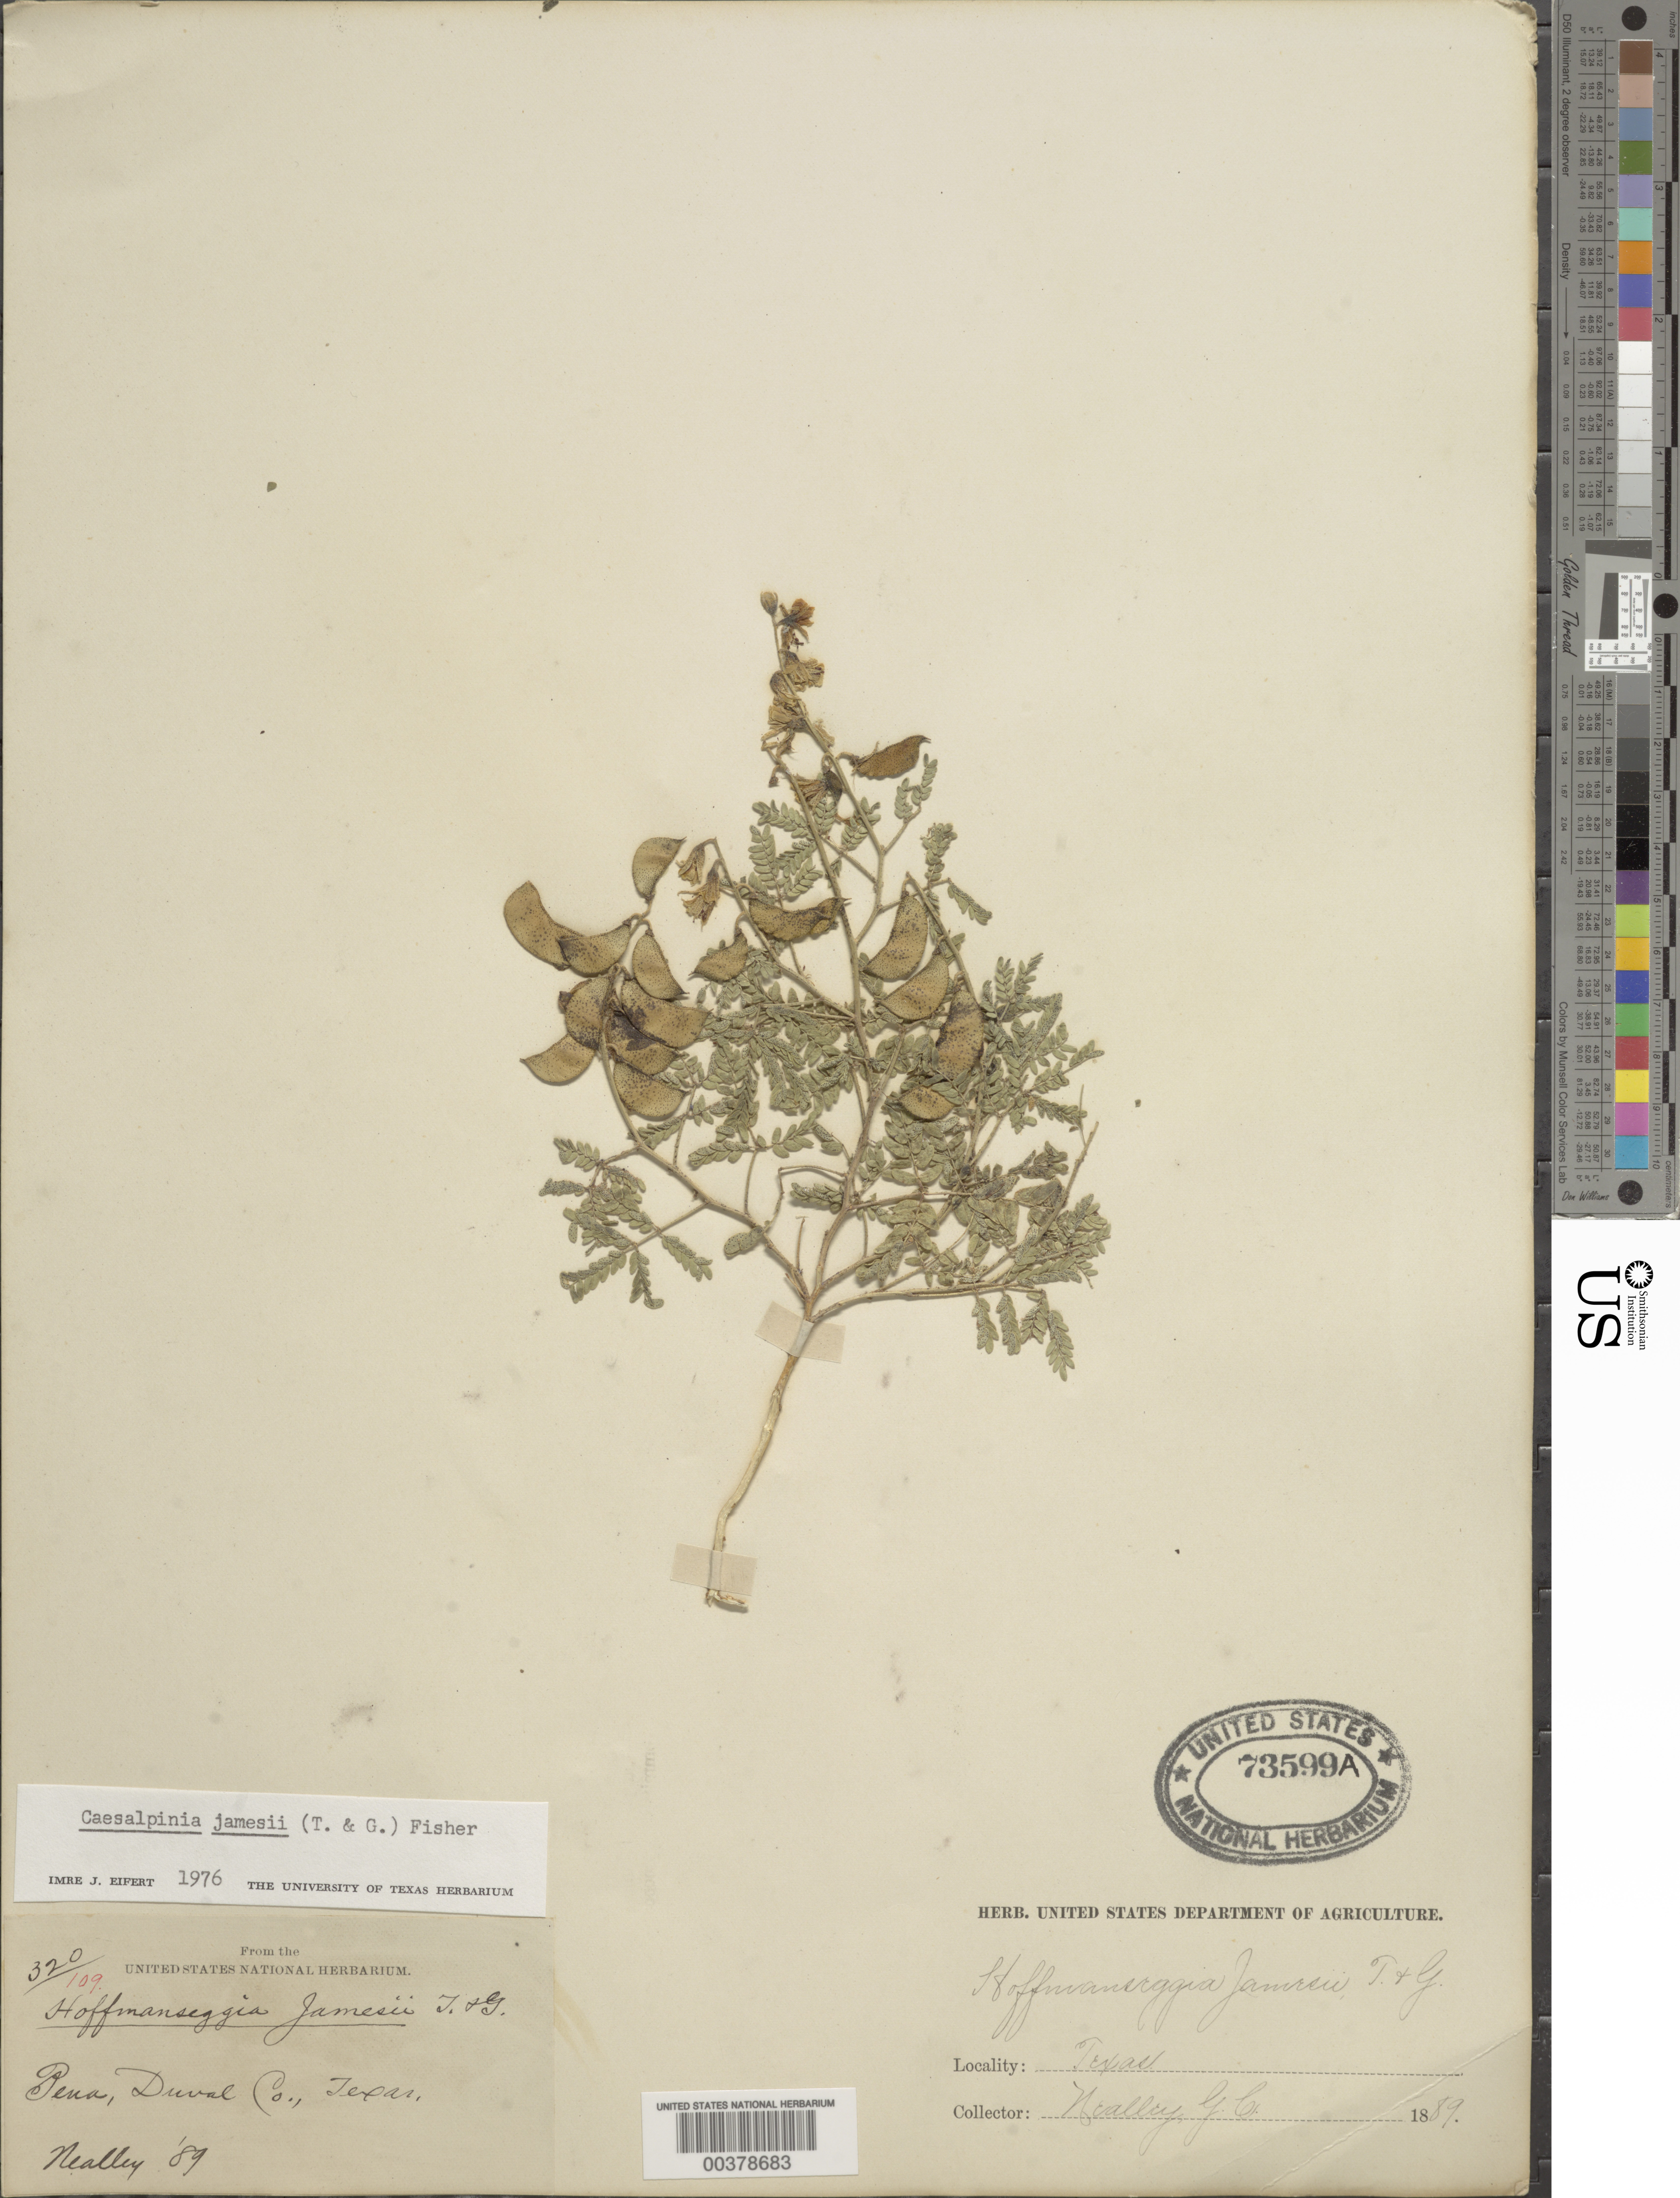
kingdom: Plantae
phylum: Tracheophyta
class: Magnoliopsida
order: Fabales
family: Fabaceae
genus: Pomaria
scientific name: Pomaria jamesii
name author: (Torr. & A. Gray) Walp.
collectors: G. C. Nealley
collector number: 320/109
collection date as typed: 1889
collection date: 1889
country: United States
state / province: Texas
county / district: Duval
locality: Pena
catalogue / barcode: US 73599A